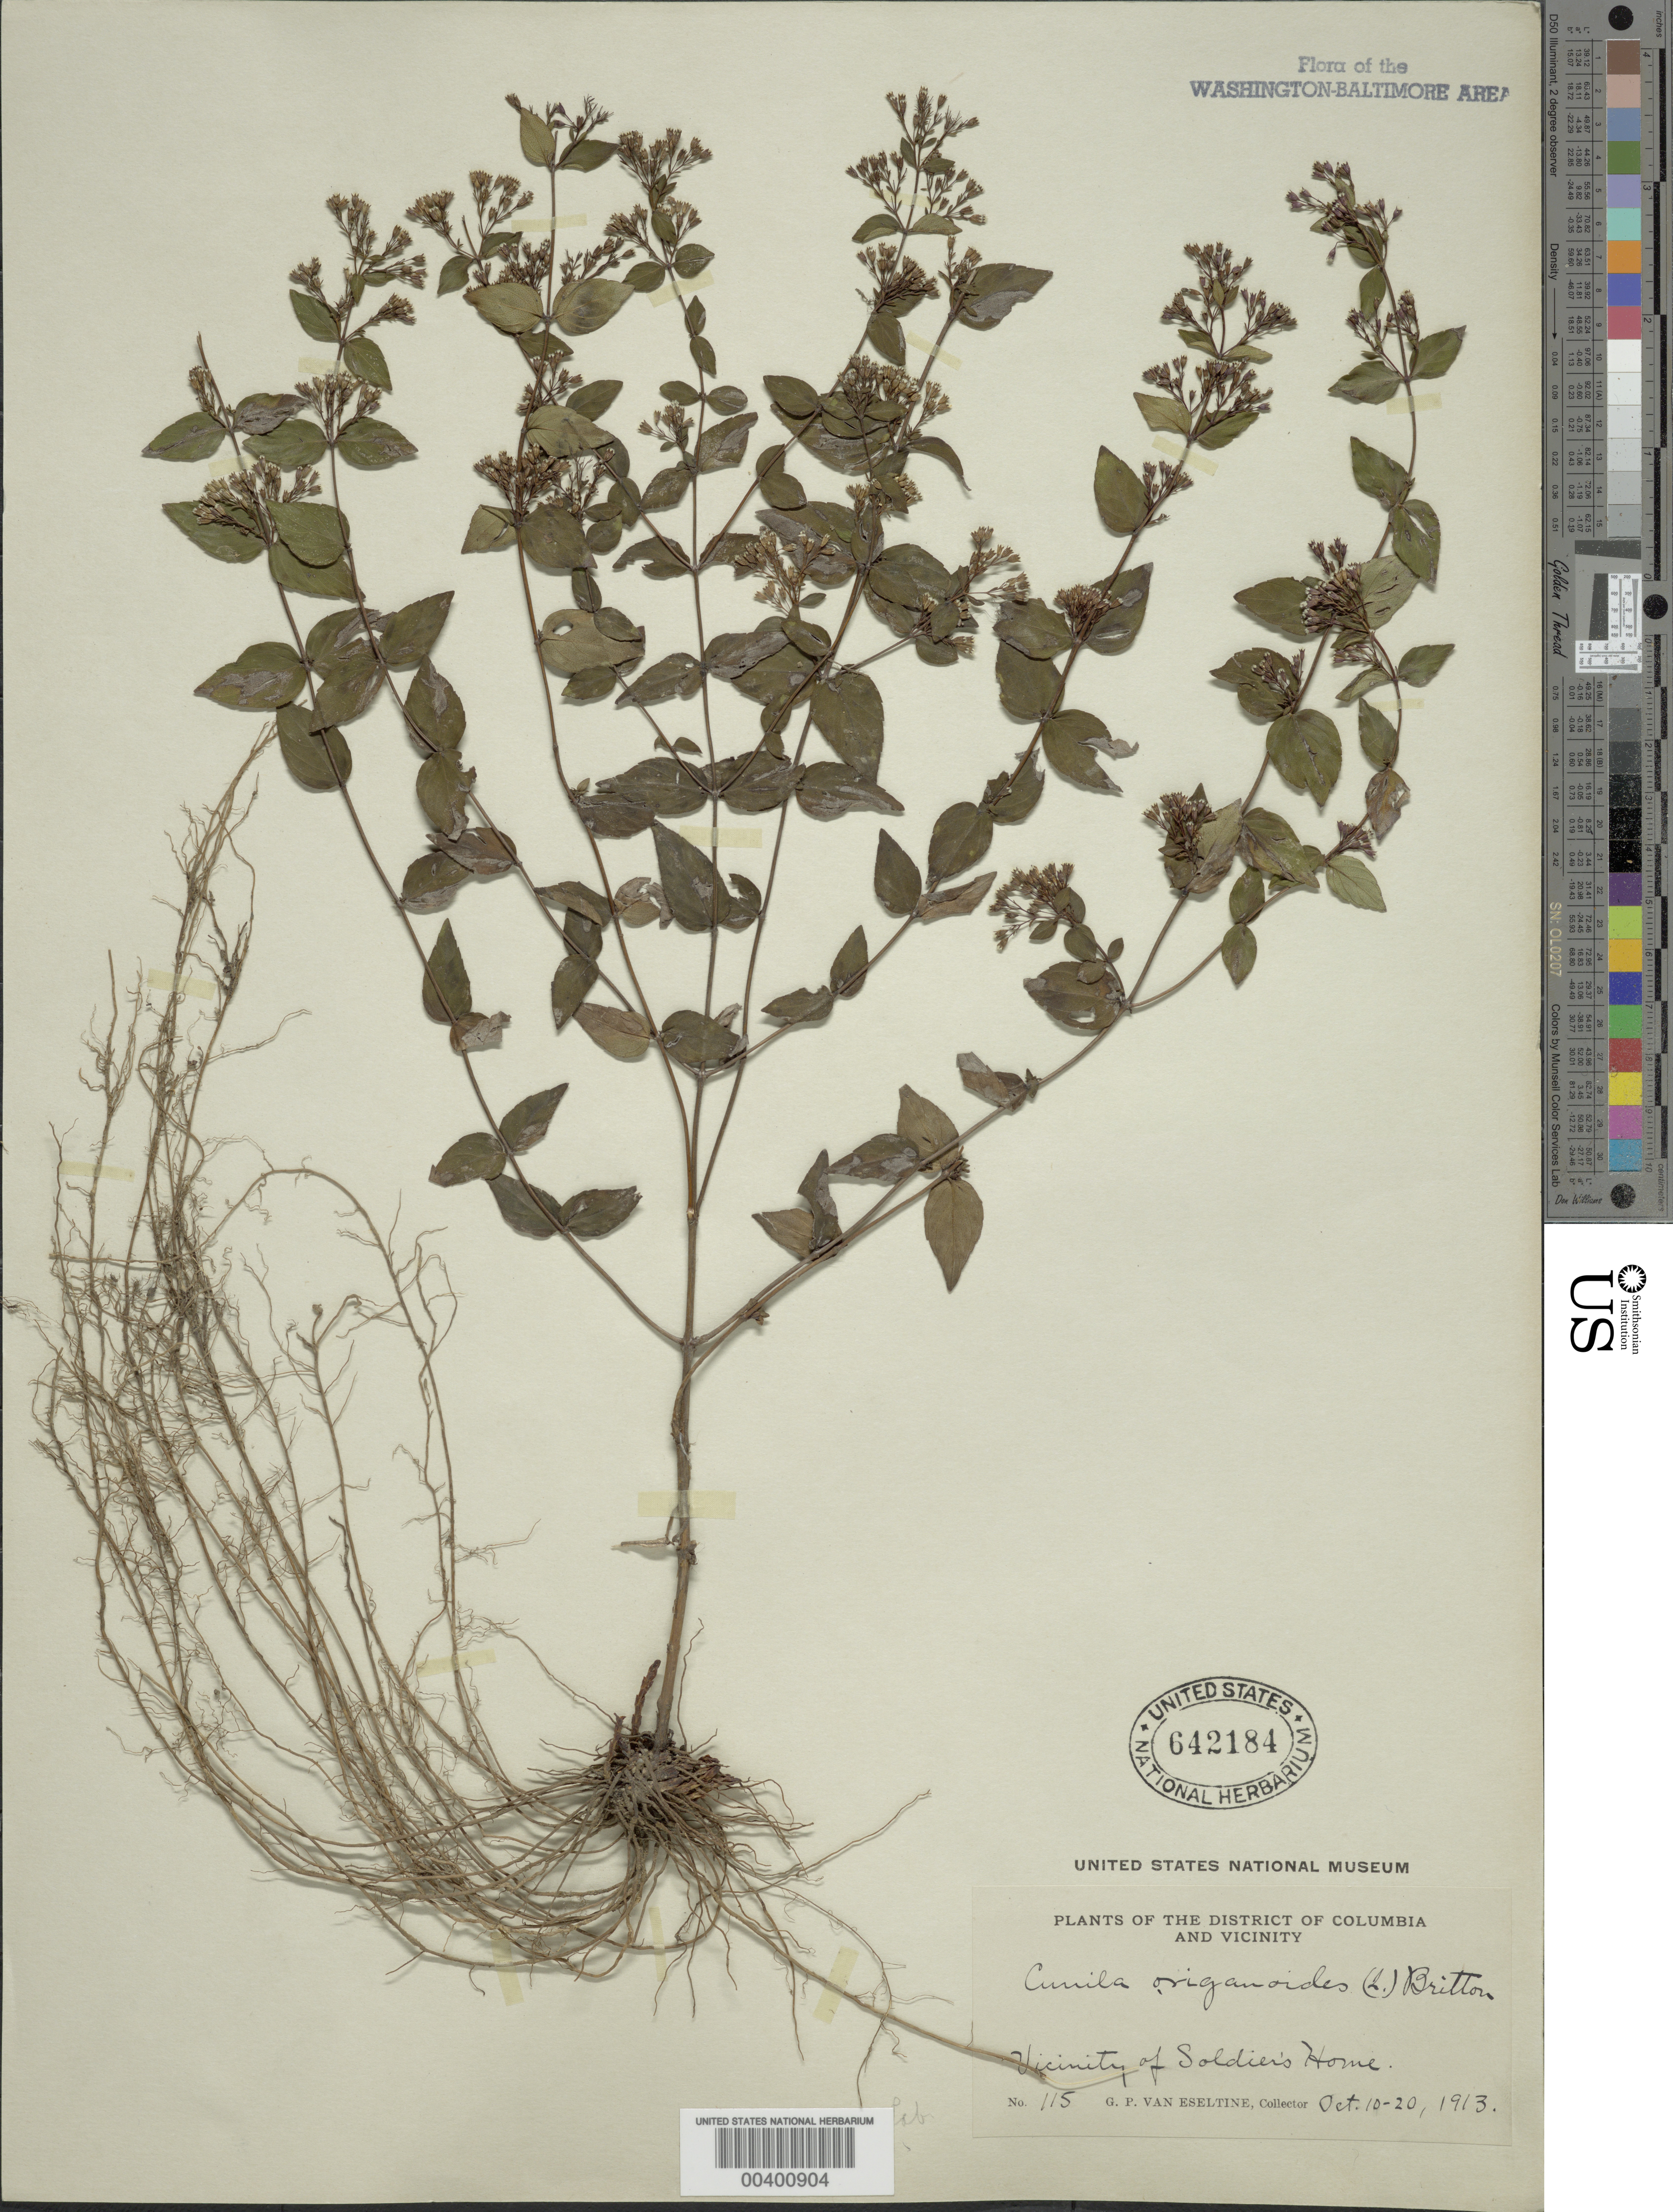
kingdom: Plantae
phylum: Tracheophyta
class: Magnoliopsida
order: Lamiales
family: Lamiaceae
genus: Cunila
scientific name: Cunila origanoides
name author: (L.) Britton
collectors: G. P. Van Eseltine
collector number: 115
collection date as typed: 10 Oct 1913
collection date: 1913-10-10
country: United States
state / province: District of Columbia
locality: Soldiers Home vicinity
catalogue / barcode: US 642184